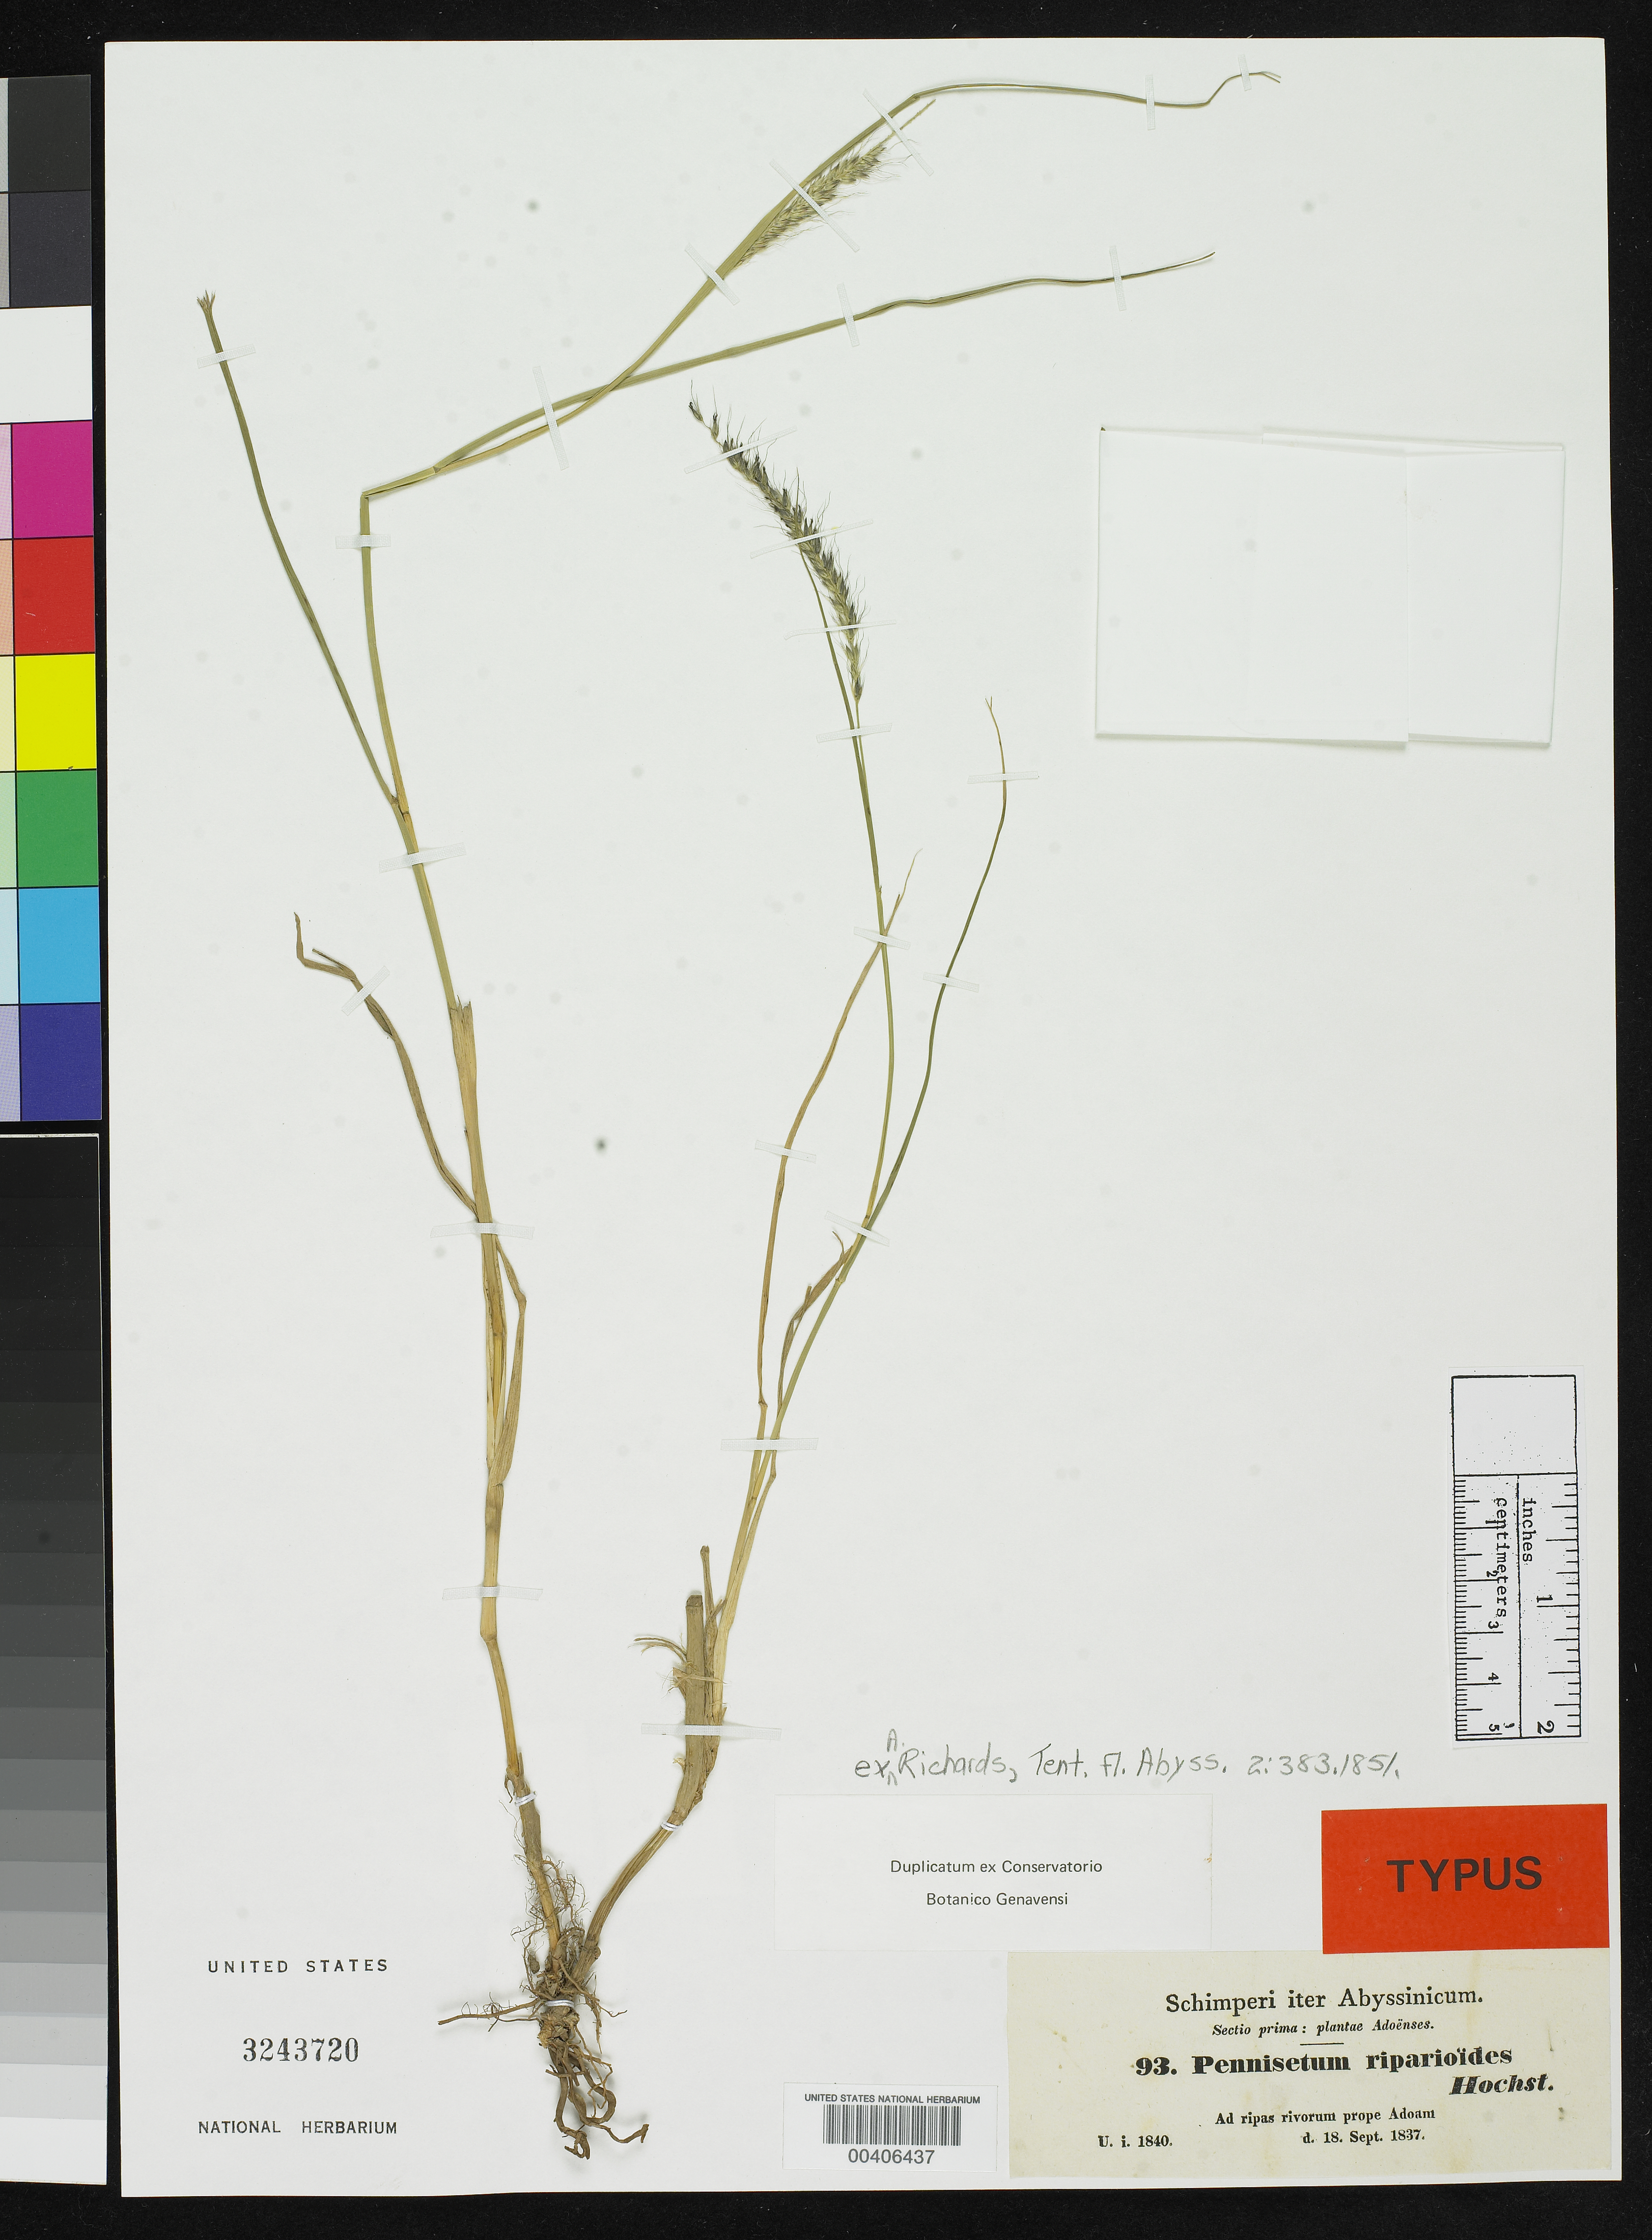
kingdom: Plantae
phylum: Tracheophyta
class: Liliopsida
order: Poales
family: Poaceae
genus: Pennisetum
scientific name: Pennisetum riparioides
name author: Hochst. ex A. Rich.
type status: Isotype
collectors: G. W. Schimper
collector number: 93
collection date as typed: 18 Sep 1837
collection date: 1837-09-18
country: Ethiopia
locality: Ad ripas rivorum prope Adoam.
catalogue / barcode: US 3243720